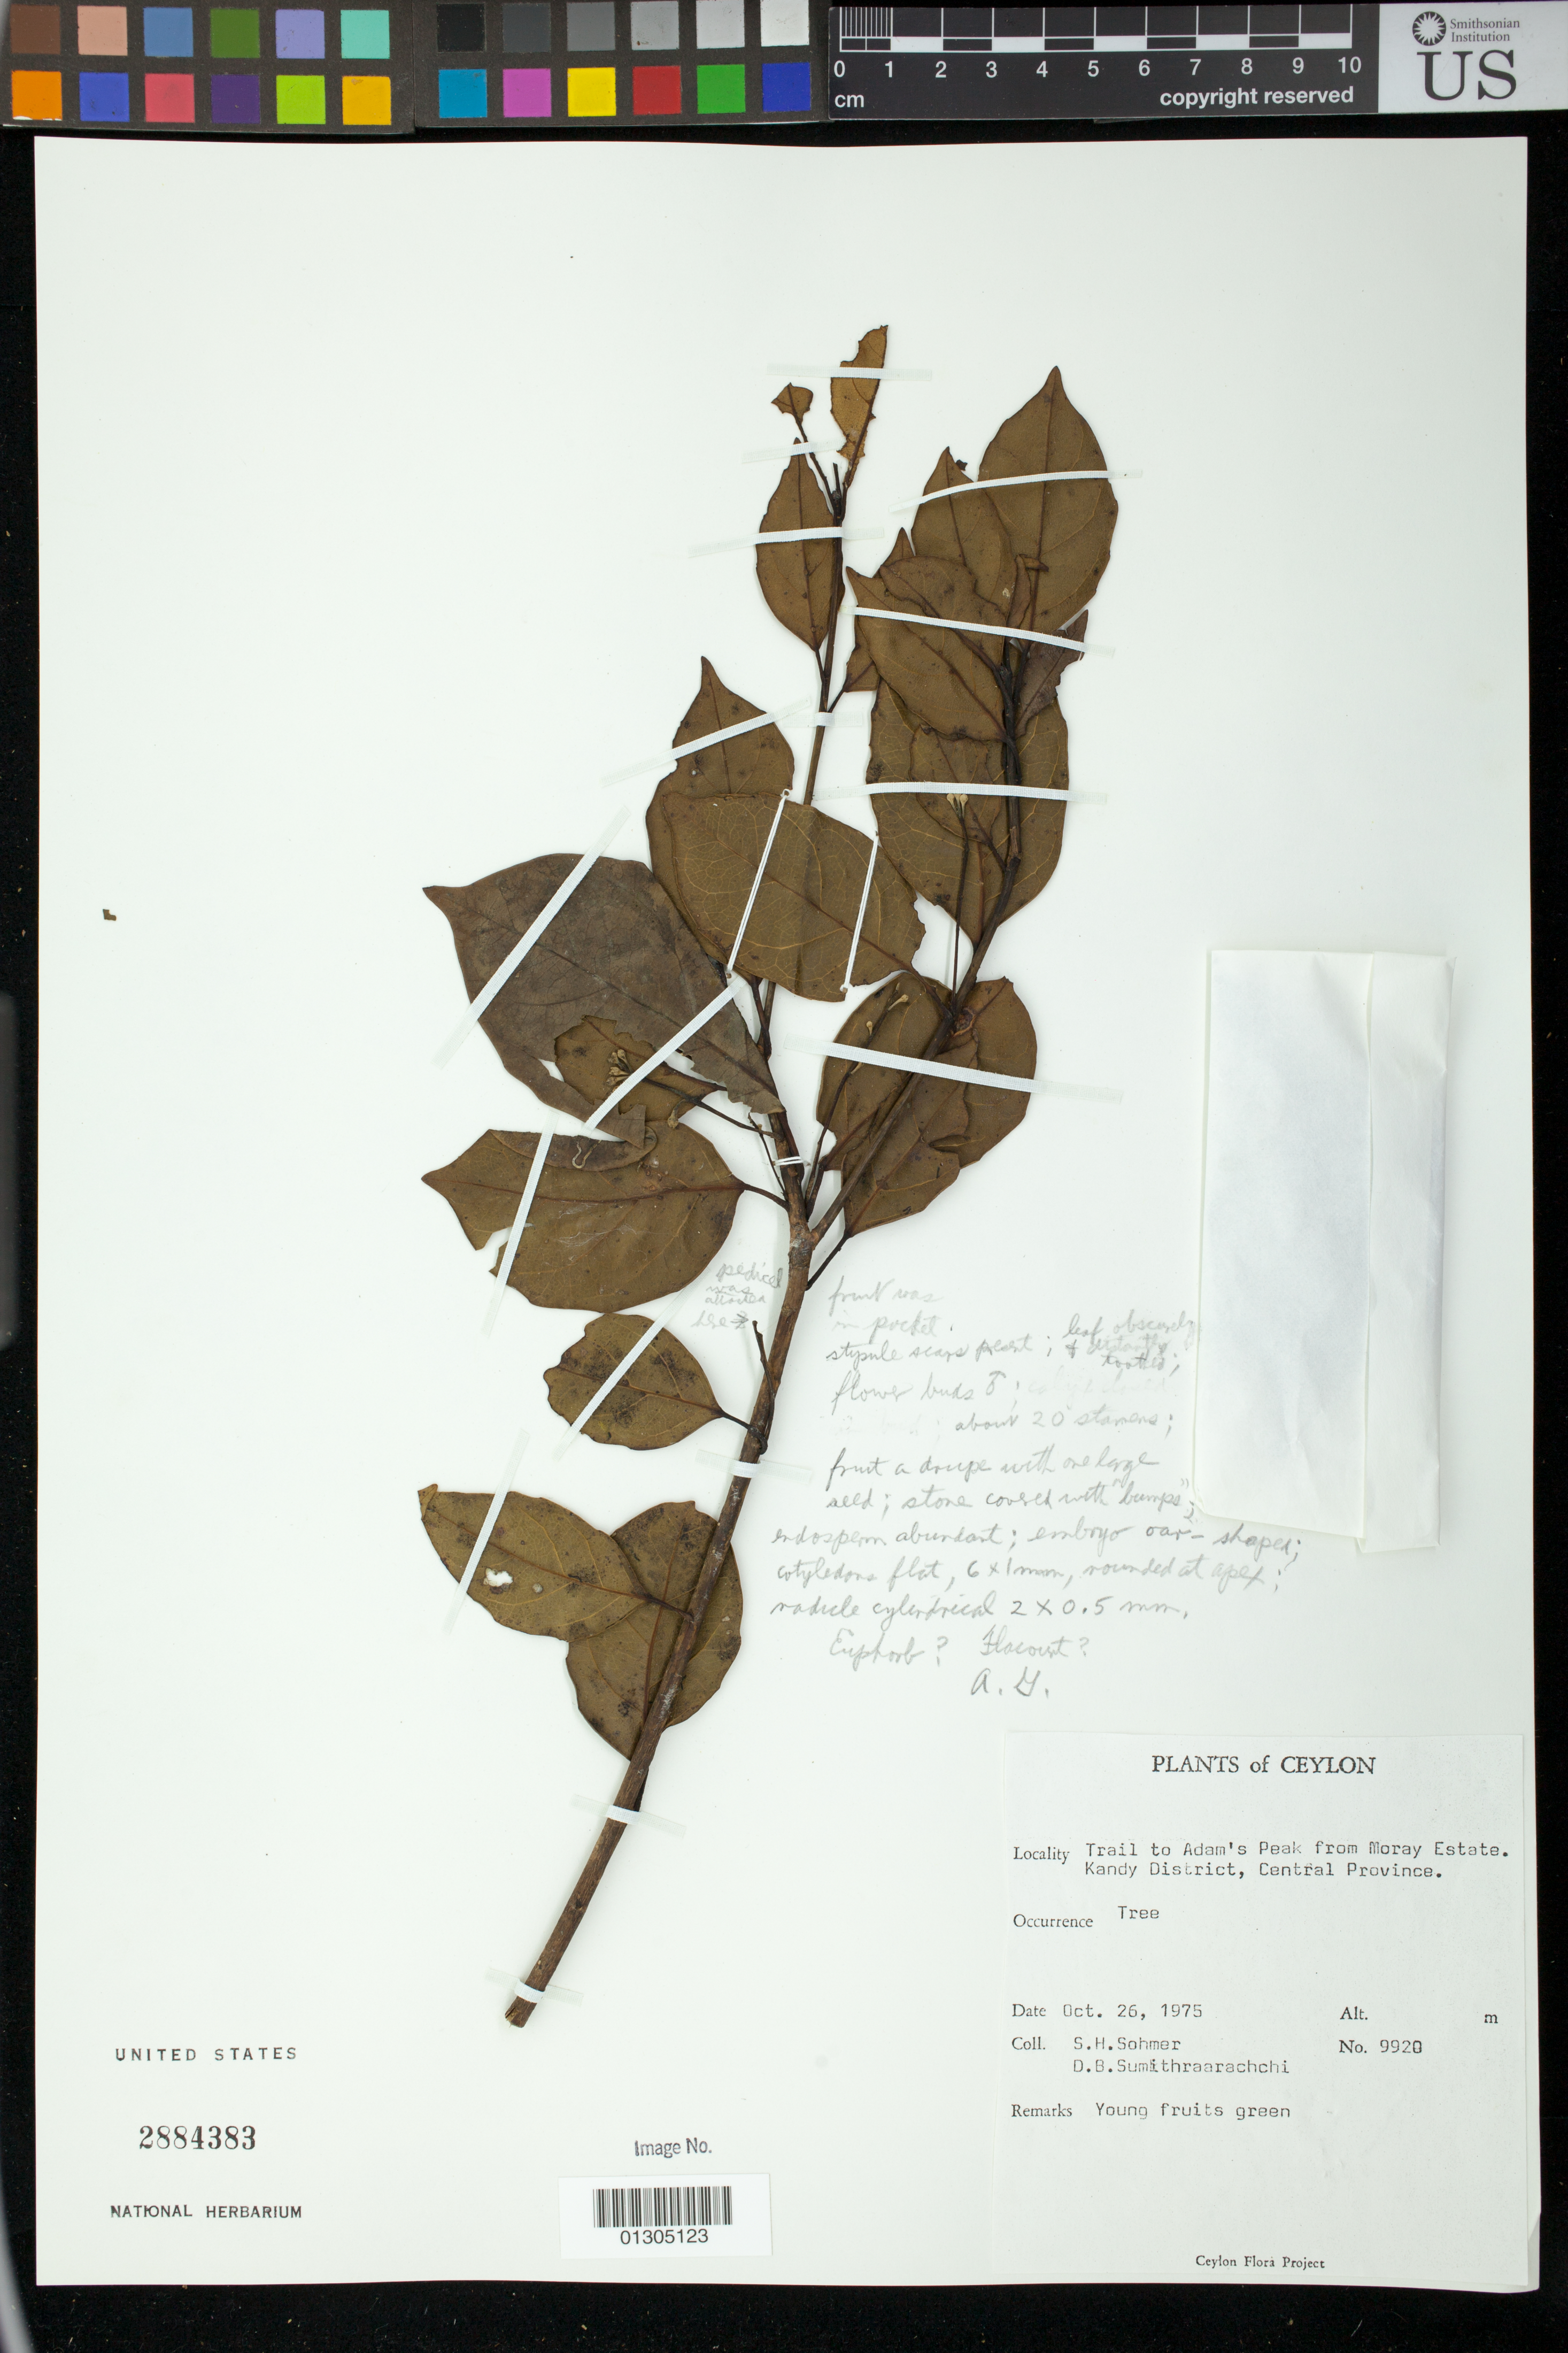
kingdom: Plantae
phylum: Tracheophyta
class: Magnoliopsida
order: Malpighiales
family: Euphorbiaceae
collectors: S. H. Sohmer & D. B. Sumithraarachchi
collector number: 9920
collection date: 1975-10-26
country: Sri Lanka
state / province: Central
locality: Trail to Adam's Peak from Moray Estate. Kandy District.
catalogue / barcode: US 2884383